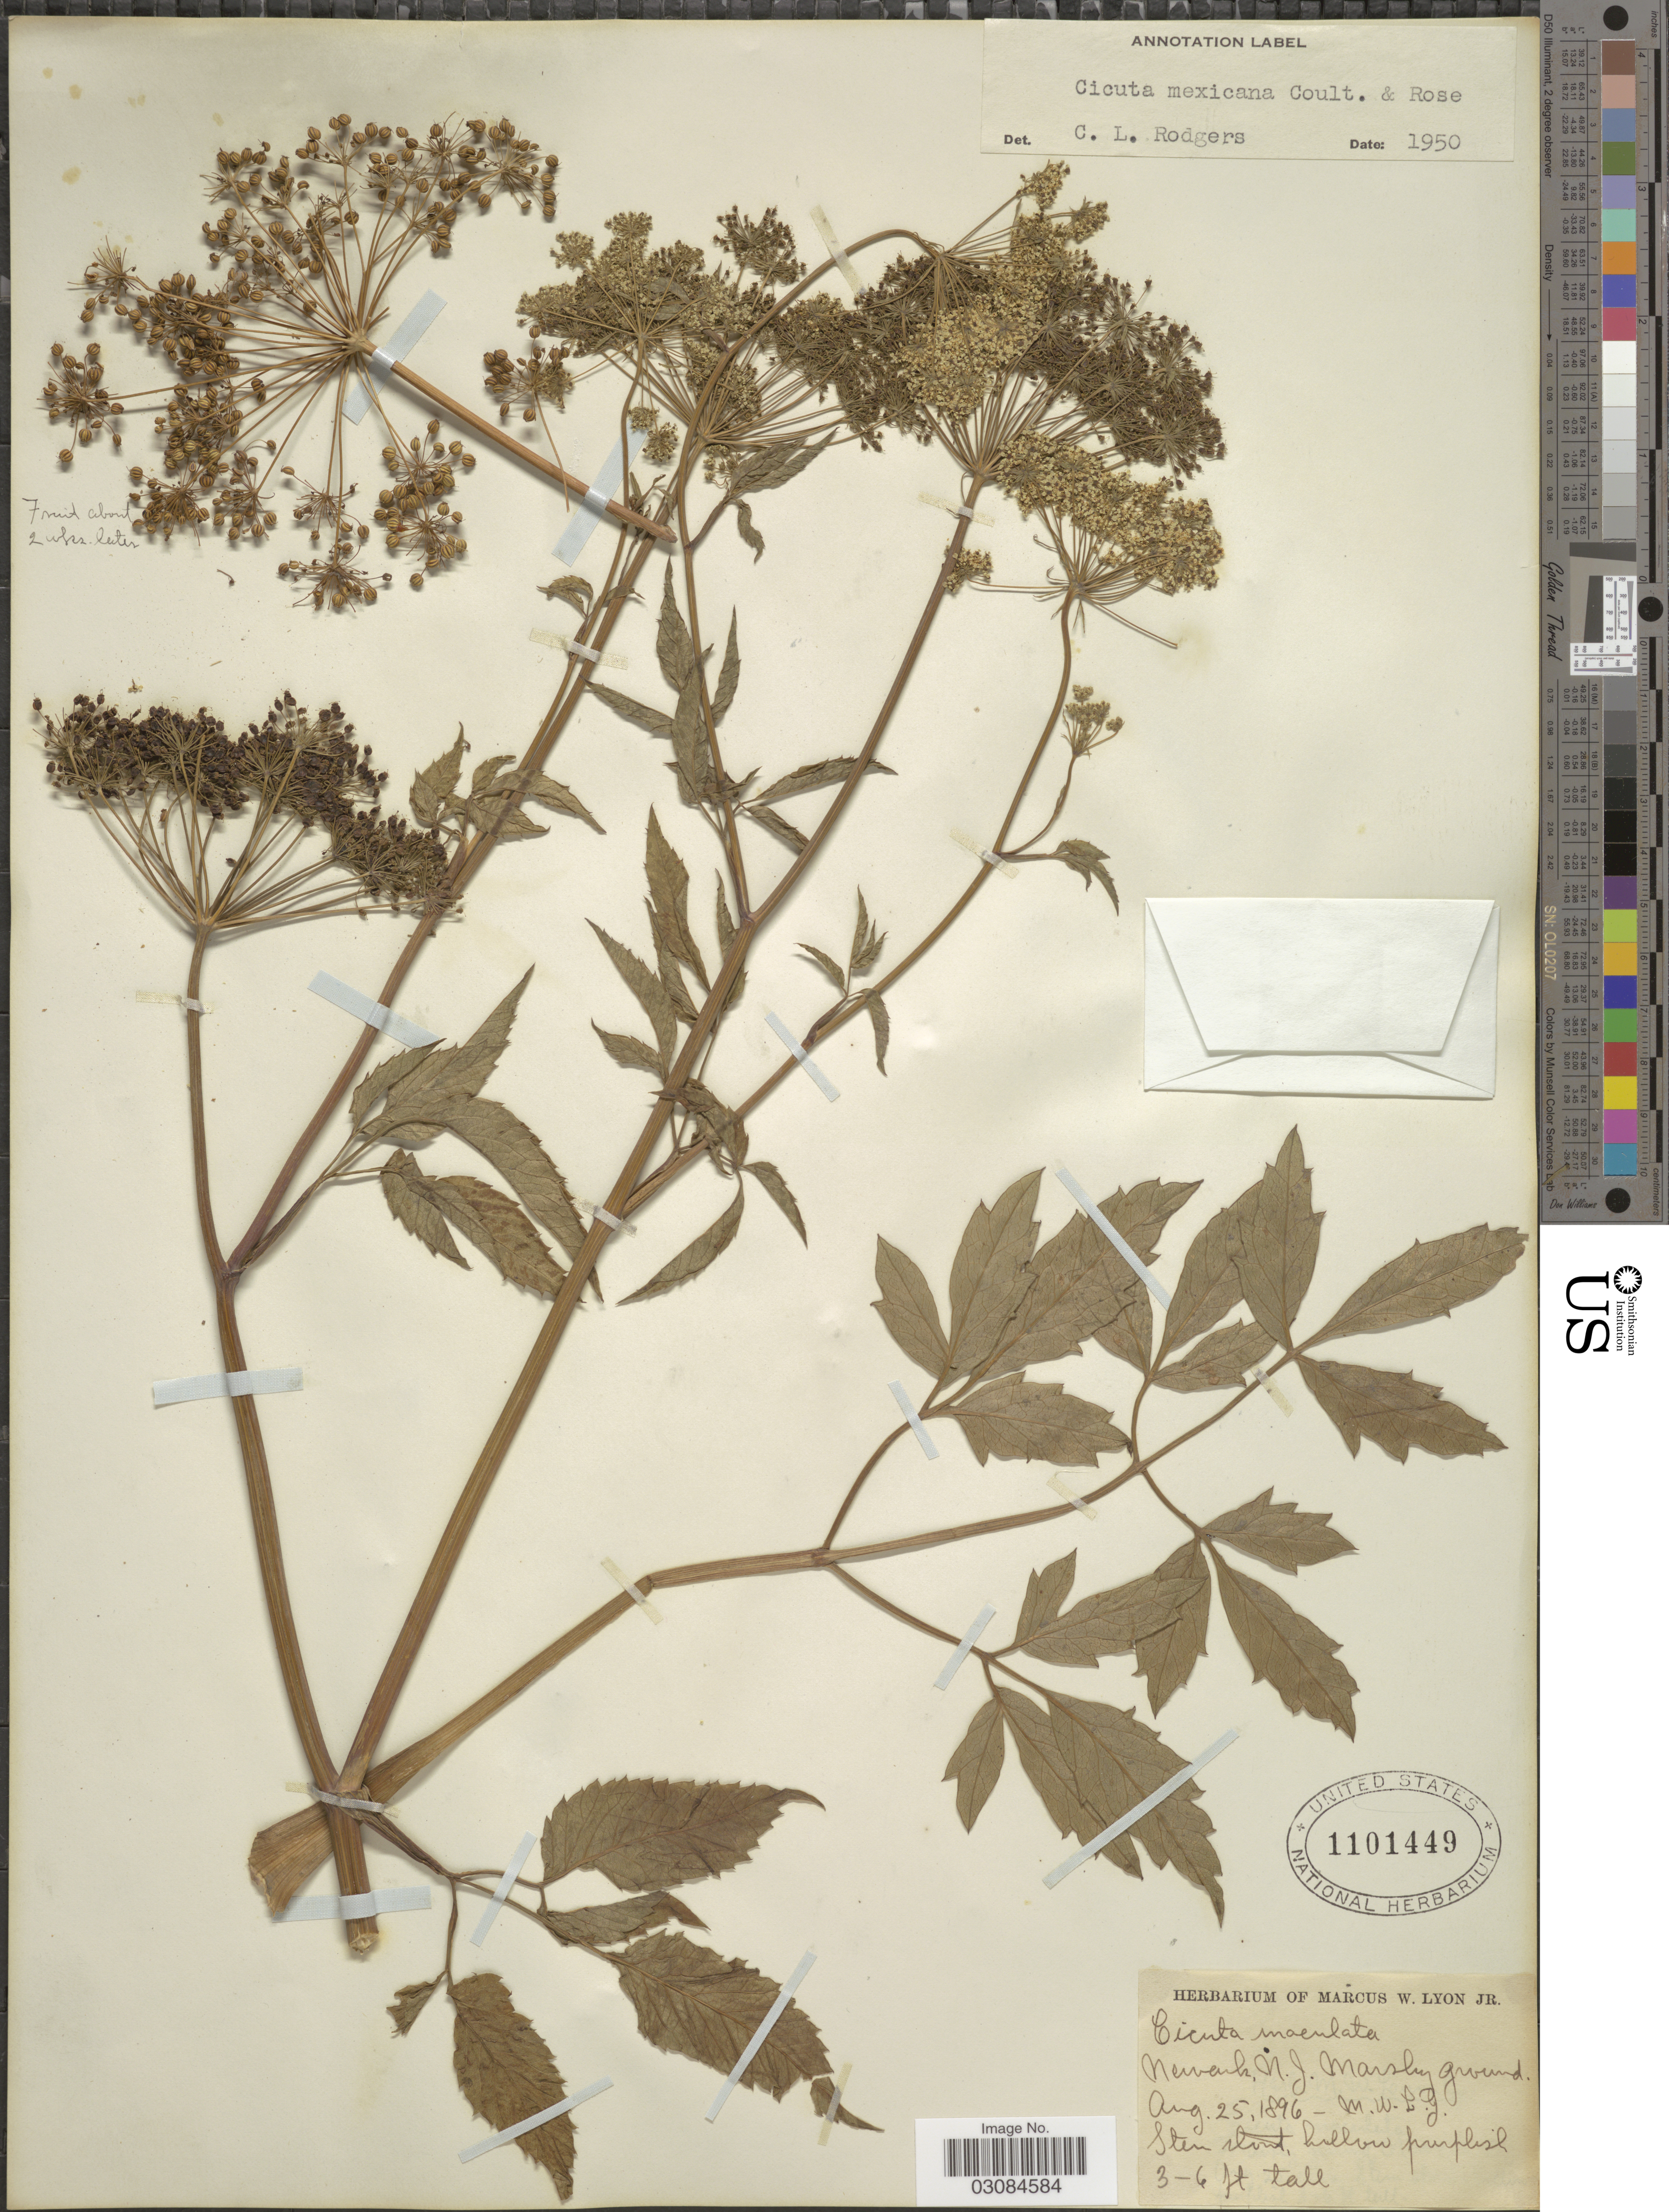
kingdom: Plantae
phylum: Tracheophyta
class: Magnoliopsida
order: Apiales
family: Apiaceae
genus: Cicuta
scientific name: Cicuta mexicana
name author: J.M. Coult. & Rose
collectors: M. W. Lyon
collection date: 1896-08-25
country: United States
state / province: New Jersey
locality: Newark, N.J.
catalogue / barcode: US 1101449